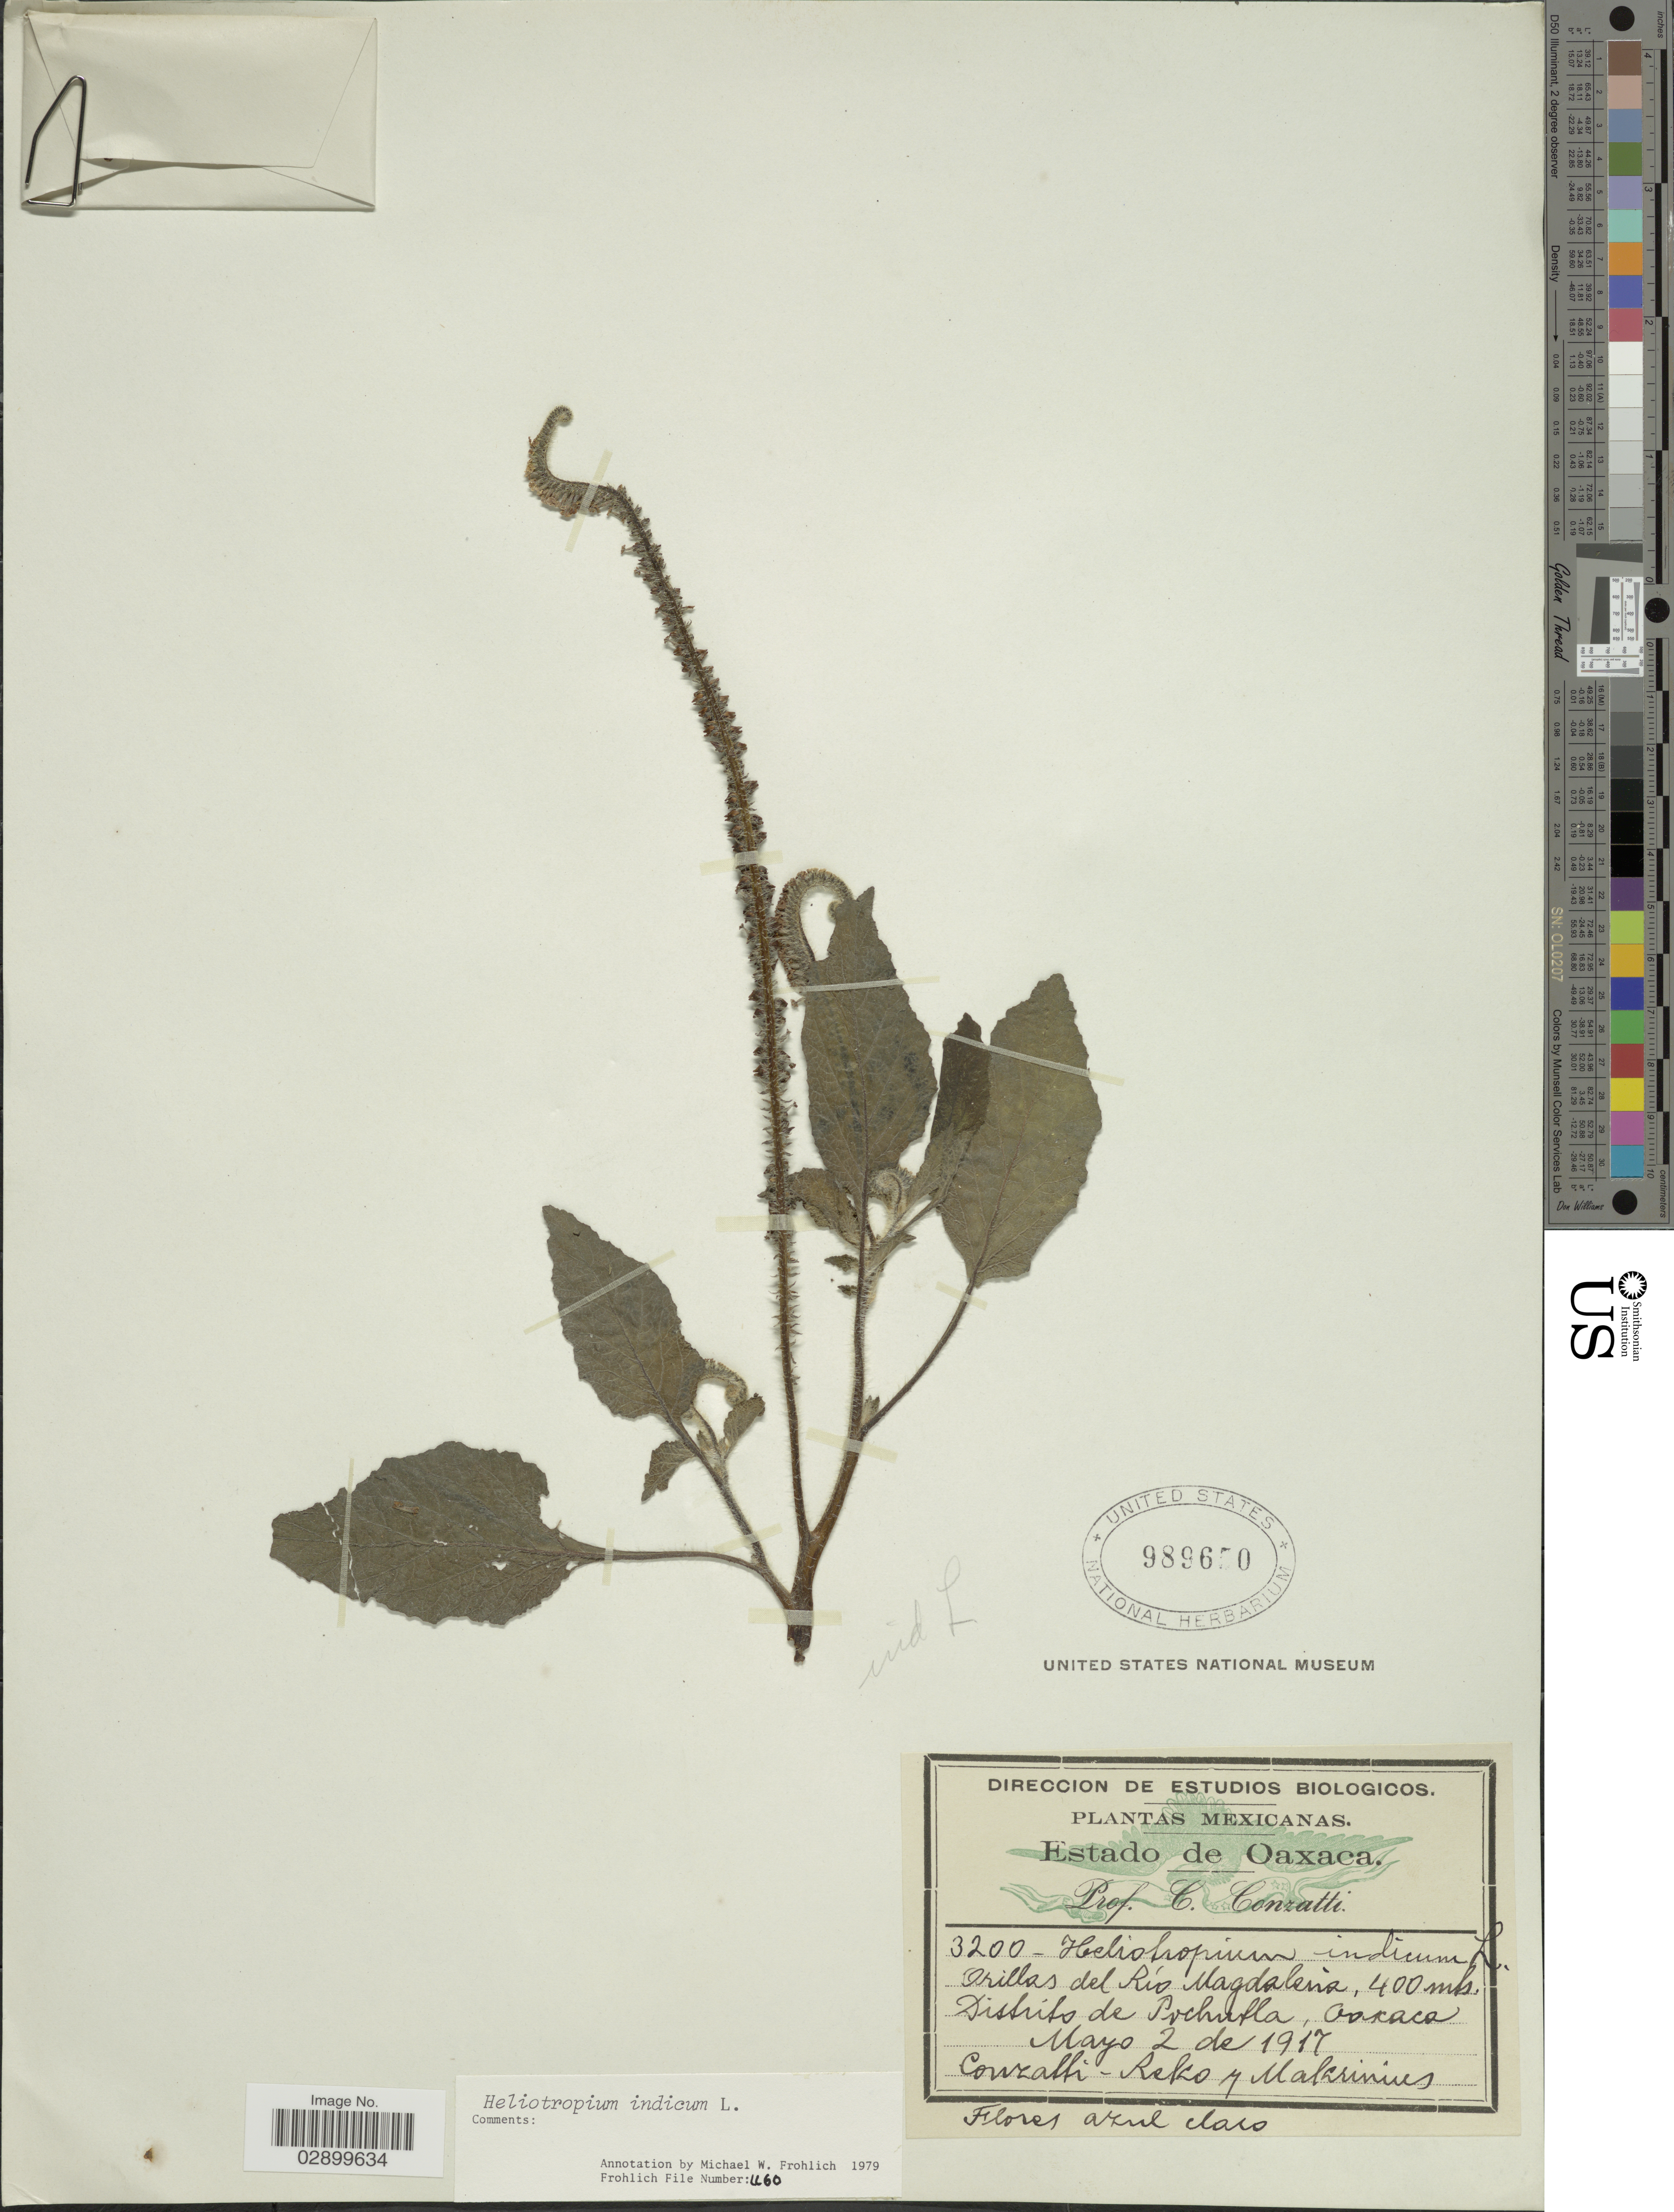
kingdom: Plantae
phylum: Tracheophyta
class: Magnoliopsida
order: Boraginales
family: Heliotropiaceae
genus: Heliotropium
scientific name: Heliotropium indicum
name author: L.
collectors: C. Conzatti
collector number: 3200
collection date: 1917-05-02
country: Mexico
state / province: Oaxaca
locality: Orillas del Río Magdalená, Distrito de Pochutla.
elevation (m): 400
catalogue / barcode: US 98650